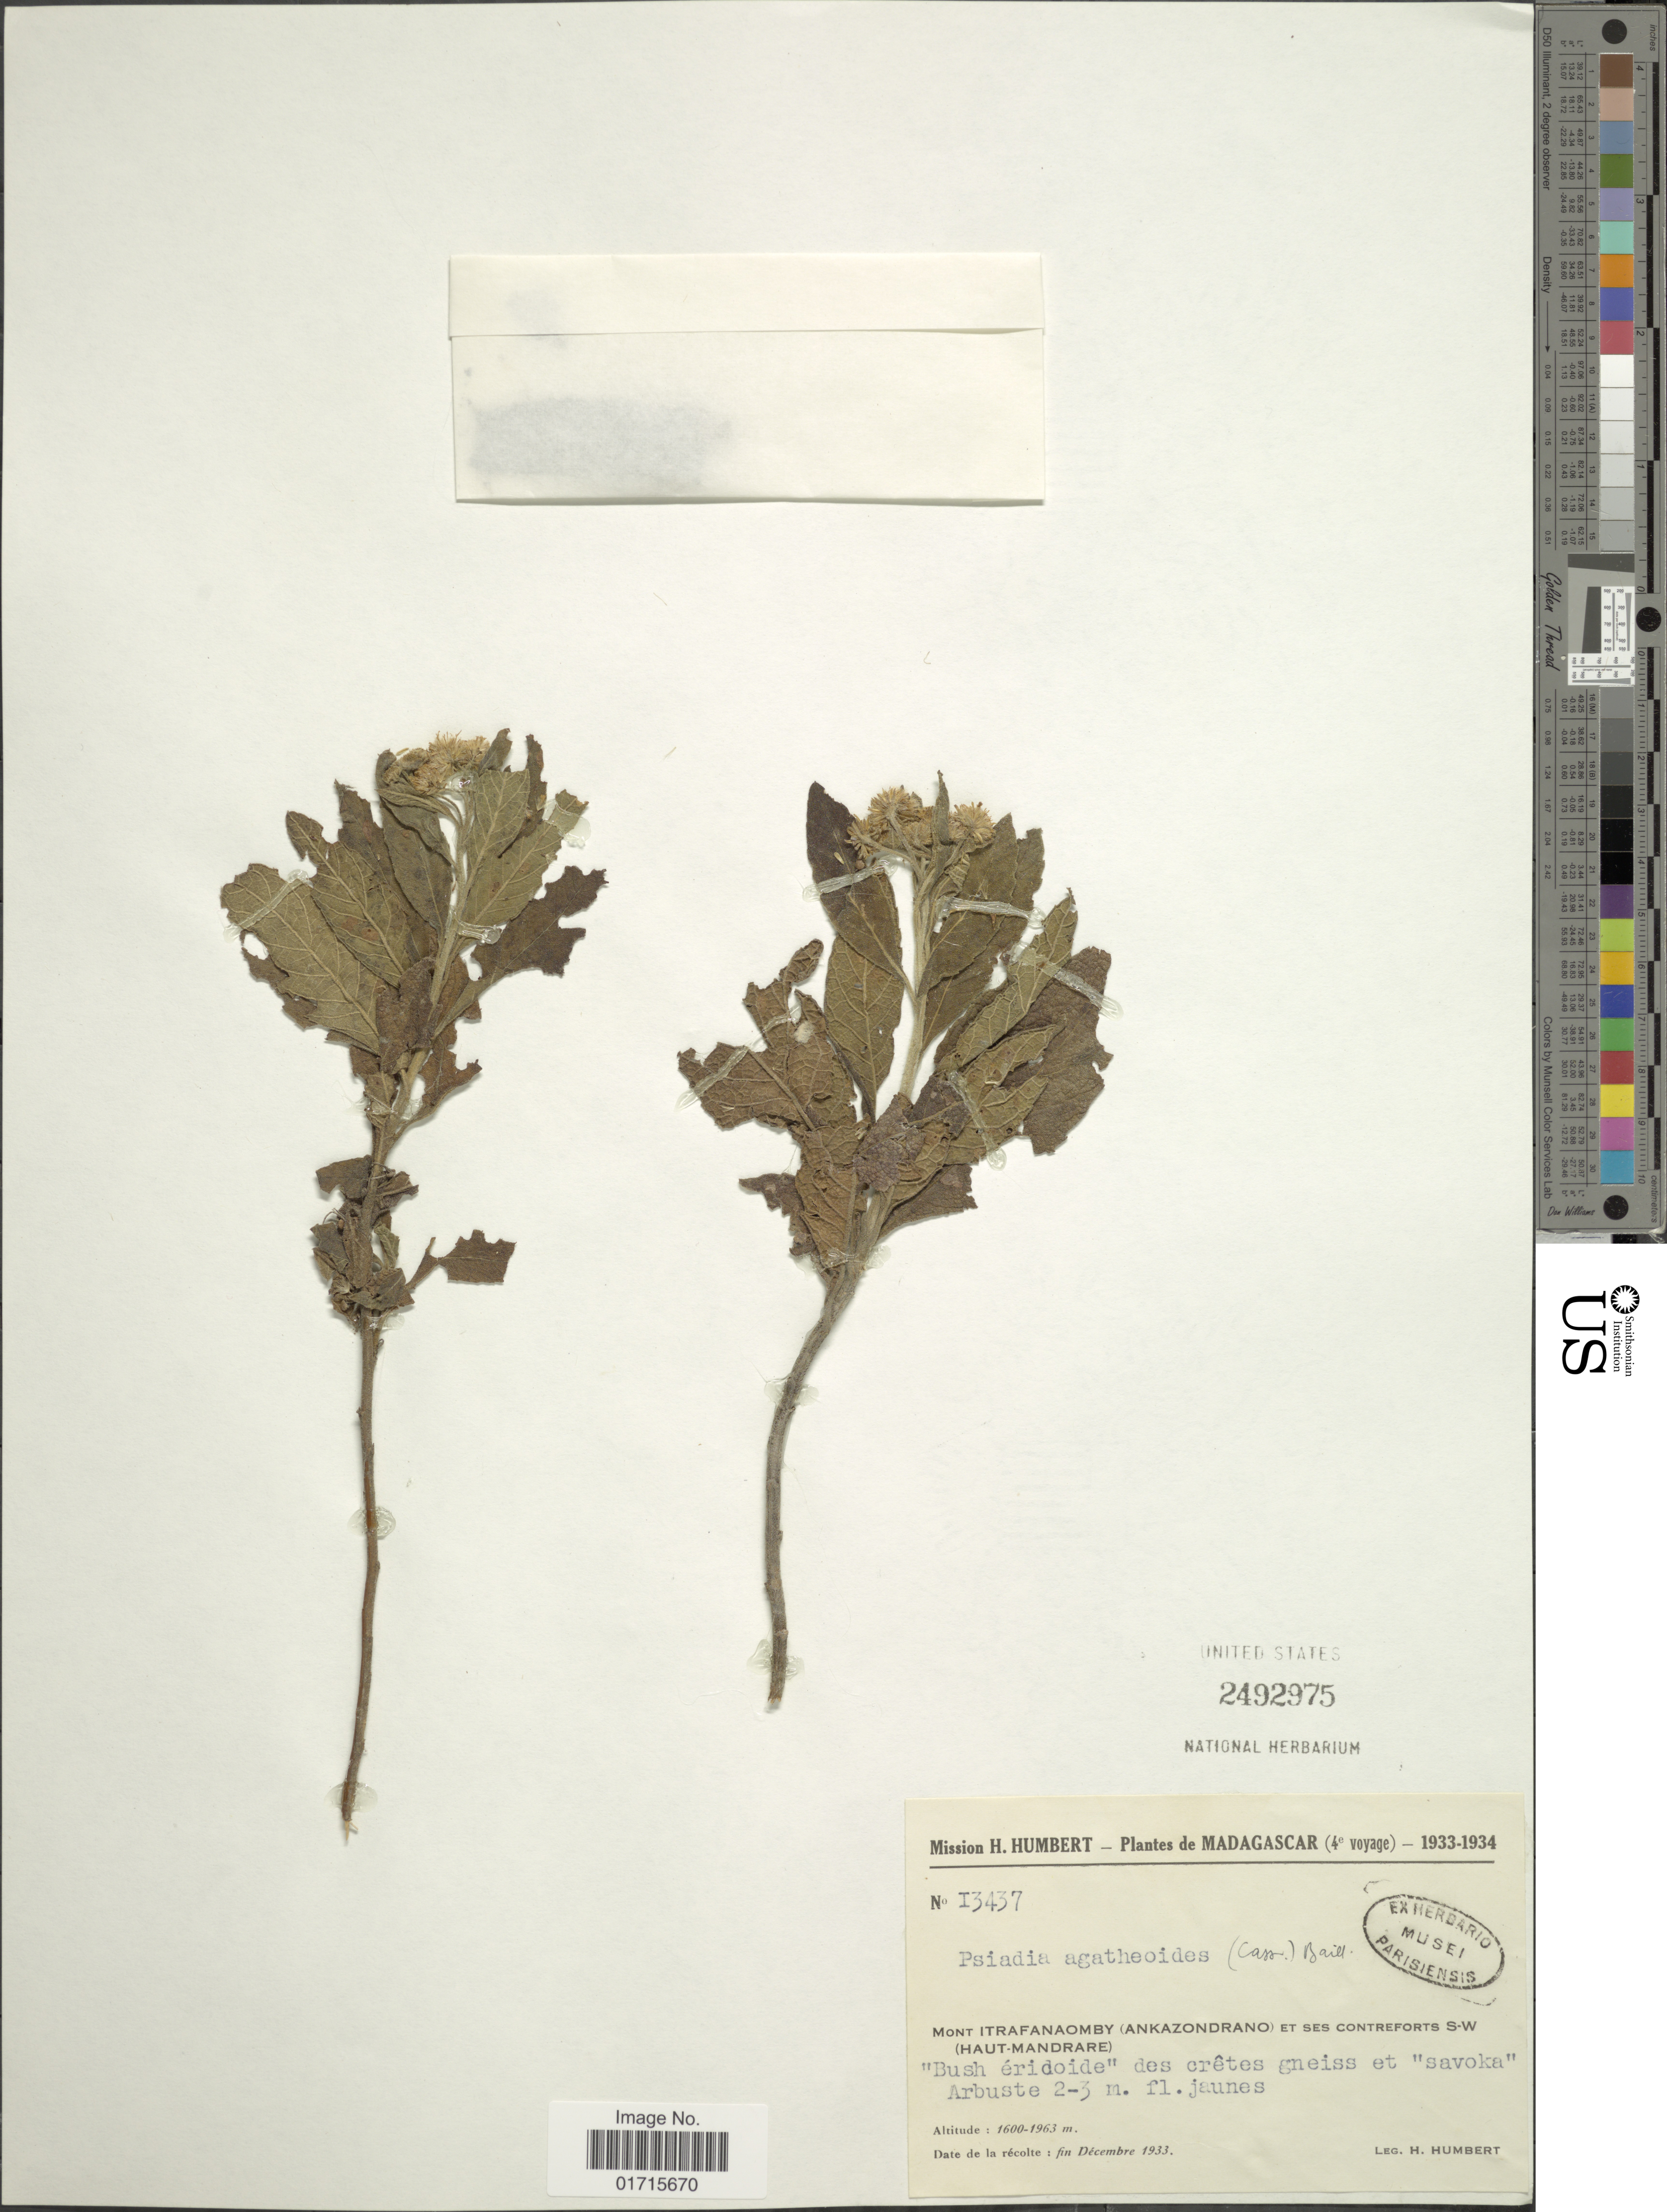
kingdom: Plantae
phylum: Tracheophyta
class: Magnoliopsida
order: Asterales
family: Asteraceae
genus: Psiadia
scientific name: Psiadia agathaeoides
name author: (Cass.) Drake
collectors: H. Humbert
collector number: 13437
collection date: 1933-12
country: Madagascar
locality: Madagascar. Mont Itrafanaomby (Ankazondrano) et ses contreforts S-W (Haut-Mandrare)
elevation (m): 1600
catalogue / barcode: US 2492975